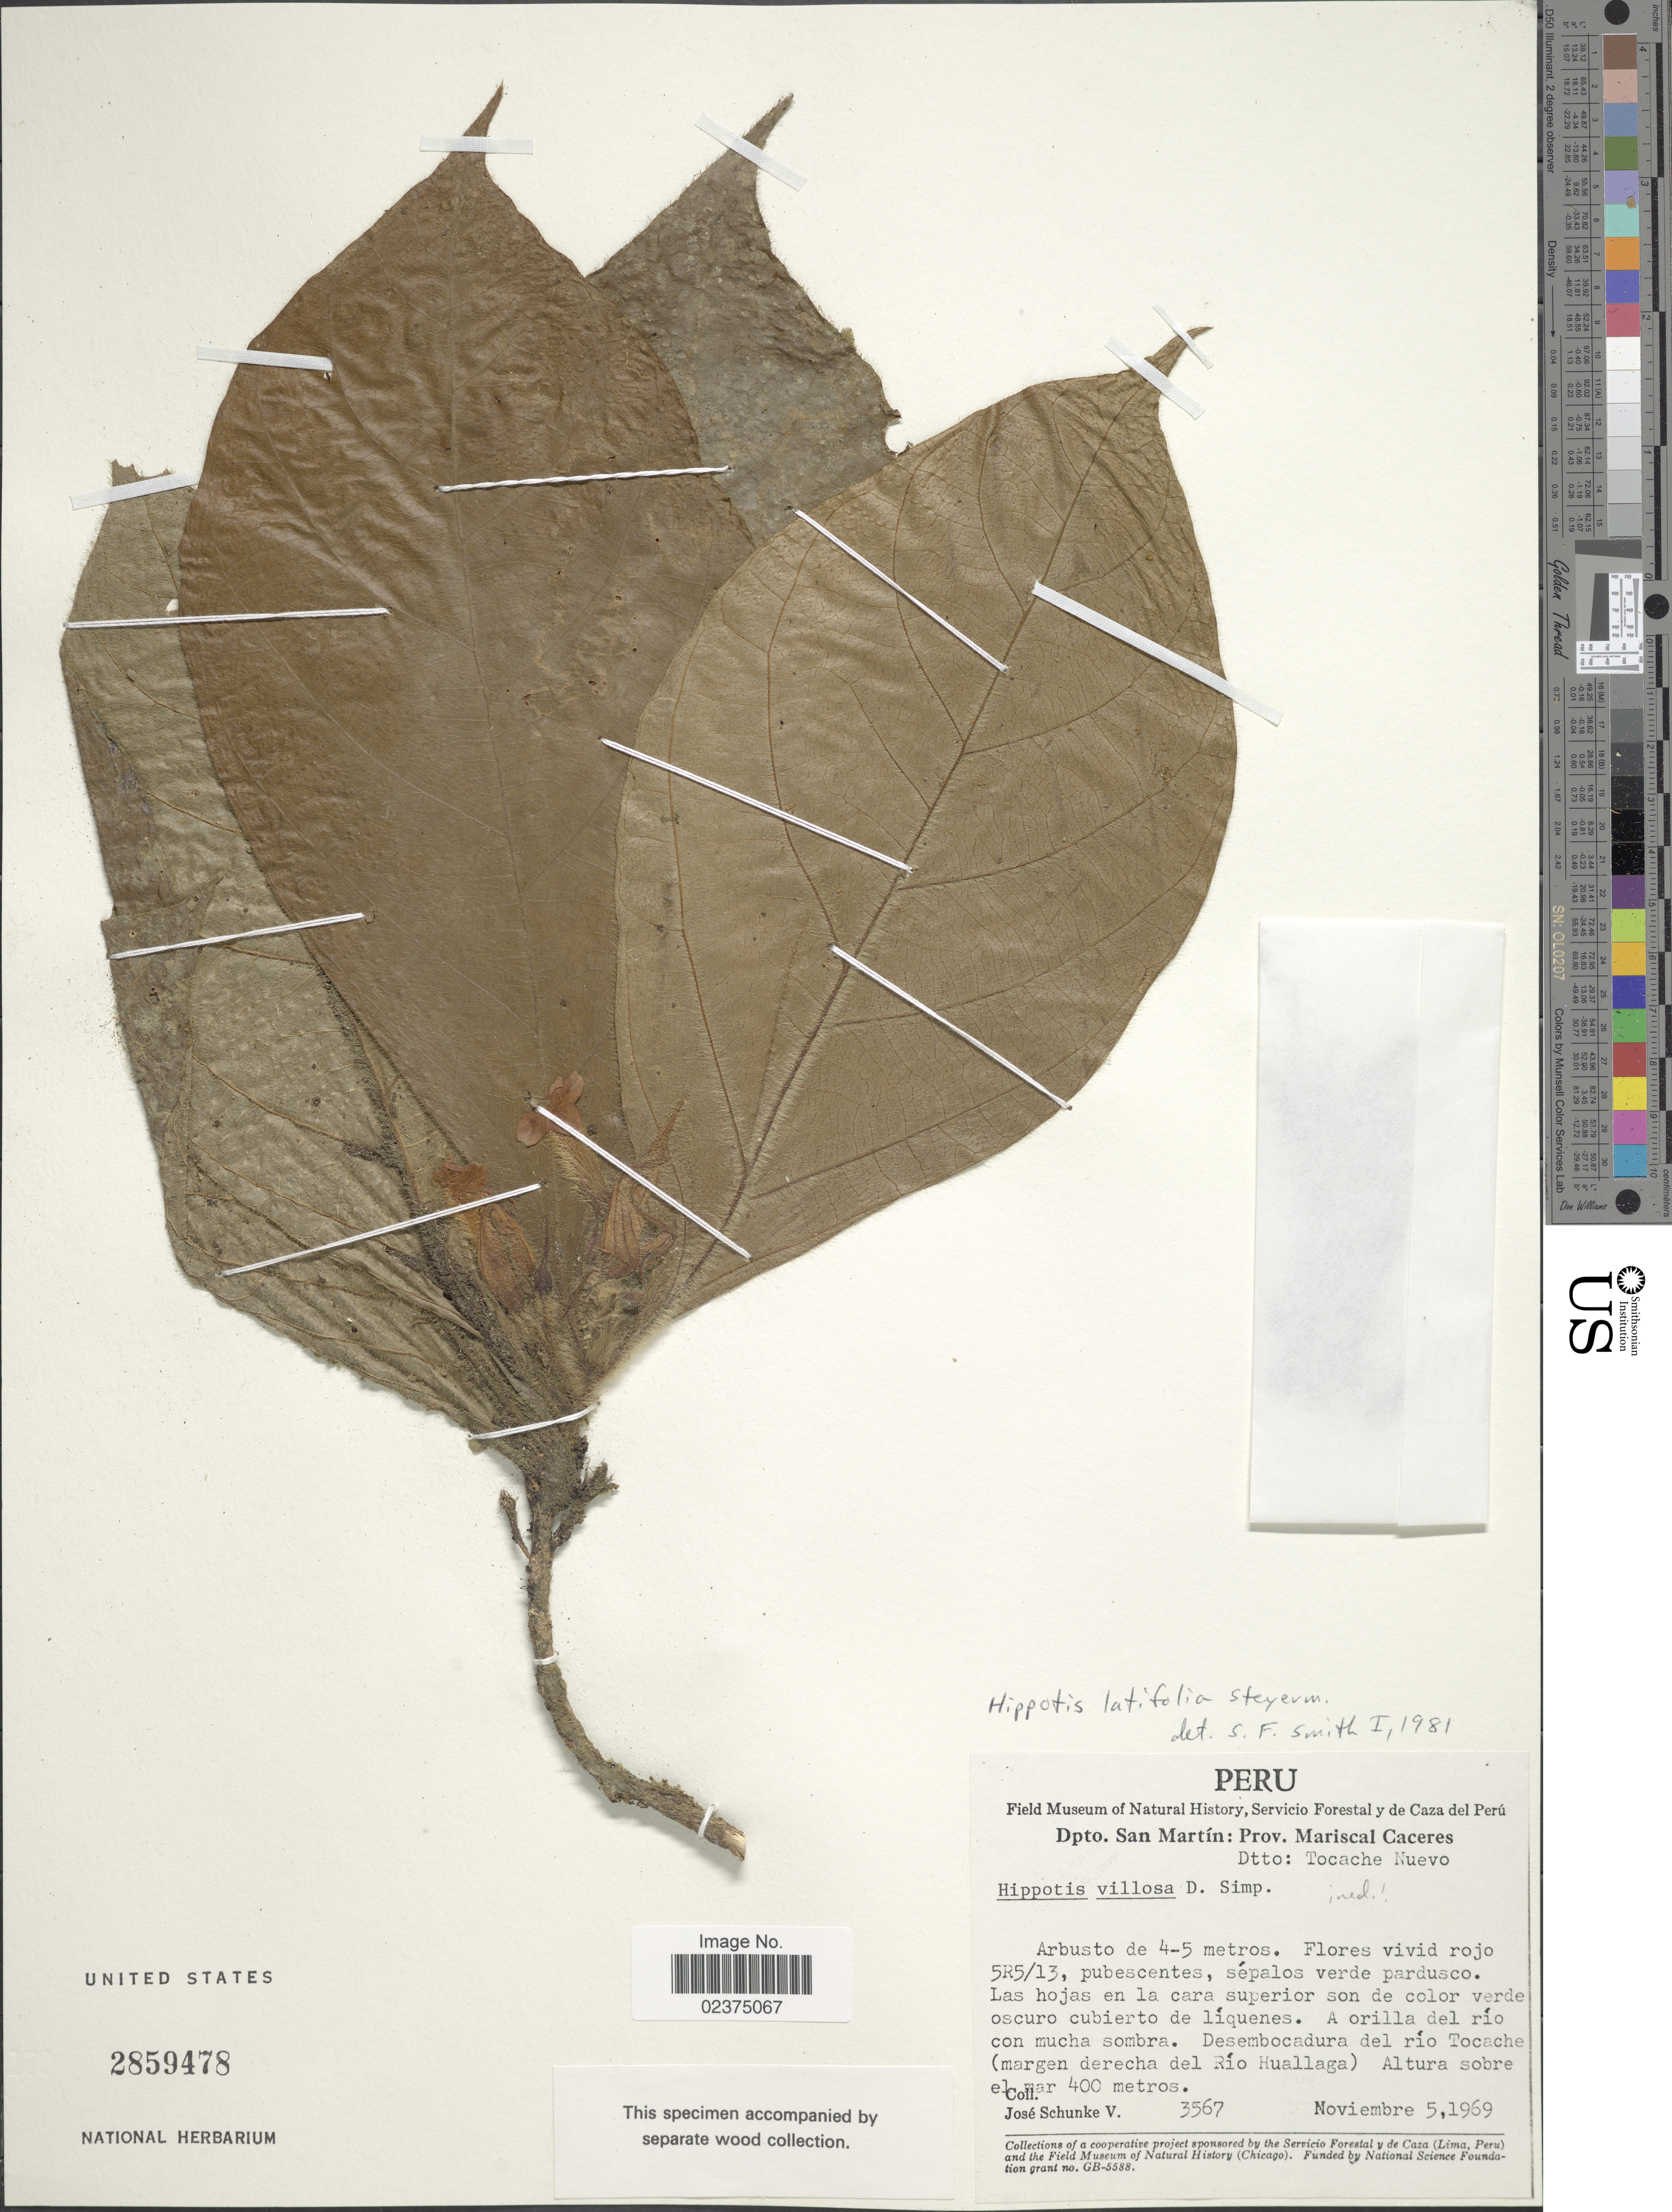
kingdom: Plantae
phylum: Tracheophyta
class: Magnoliopsida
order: Gentianales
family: Rubiaceae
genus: Hippotis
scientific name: Hippotis latifolia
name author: Steyerm.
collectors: J. Schunke Vigo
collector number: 3567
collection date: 1969-11-05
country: Peru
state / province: San Martín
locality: Prov. Mariscal Caceres, Dtto: Tocache Nuevo, Desembocadura del rio Tocache (margen dereche del Rio Huallaga)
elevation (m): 400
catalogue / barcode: US 2859478